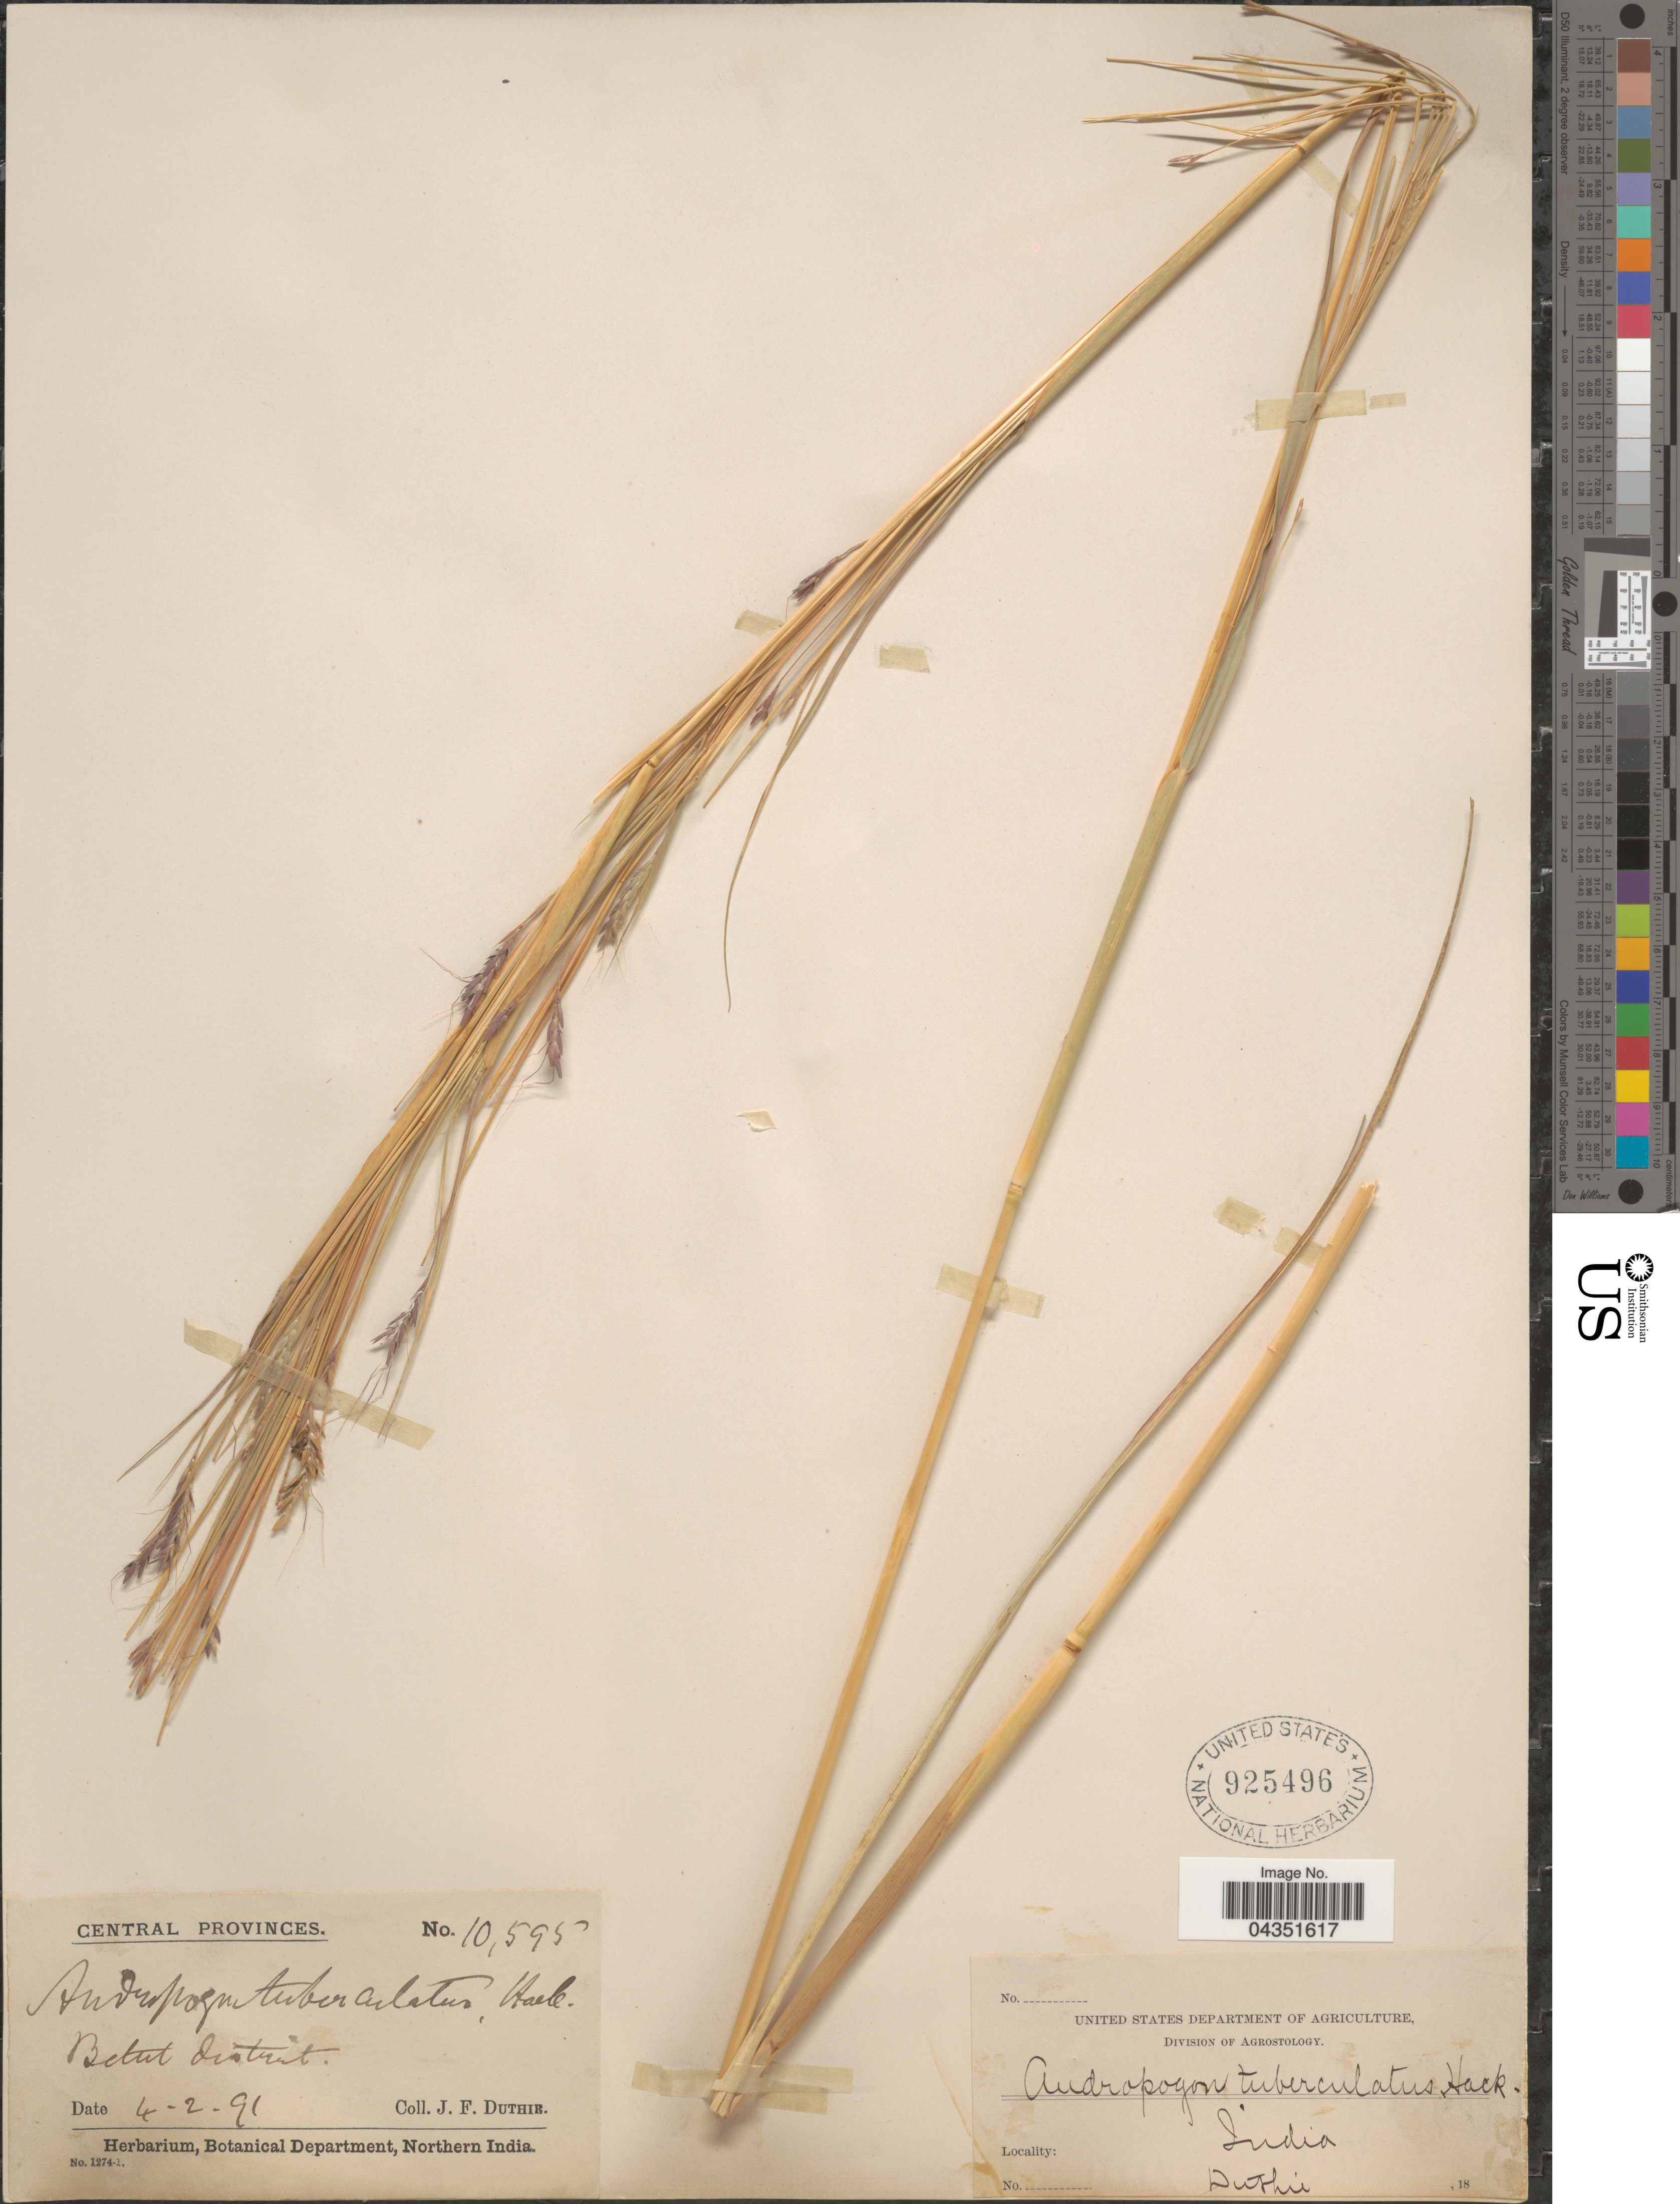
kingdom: Plantae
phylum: Tracheophyta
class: Liliopsida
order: Poales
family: Poaceae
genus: Eremopogon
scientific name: Eremopogon tuberculatus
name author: (Hack.) A. Camus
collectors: J. F. Duthie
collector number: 10595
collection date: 1891-02-04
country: India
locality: Central Provinces. Betul District.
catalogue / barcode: US 925496